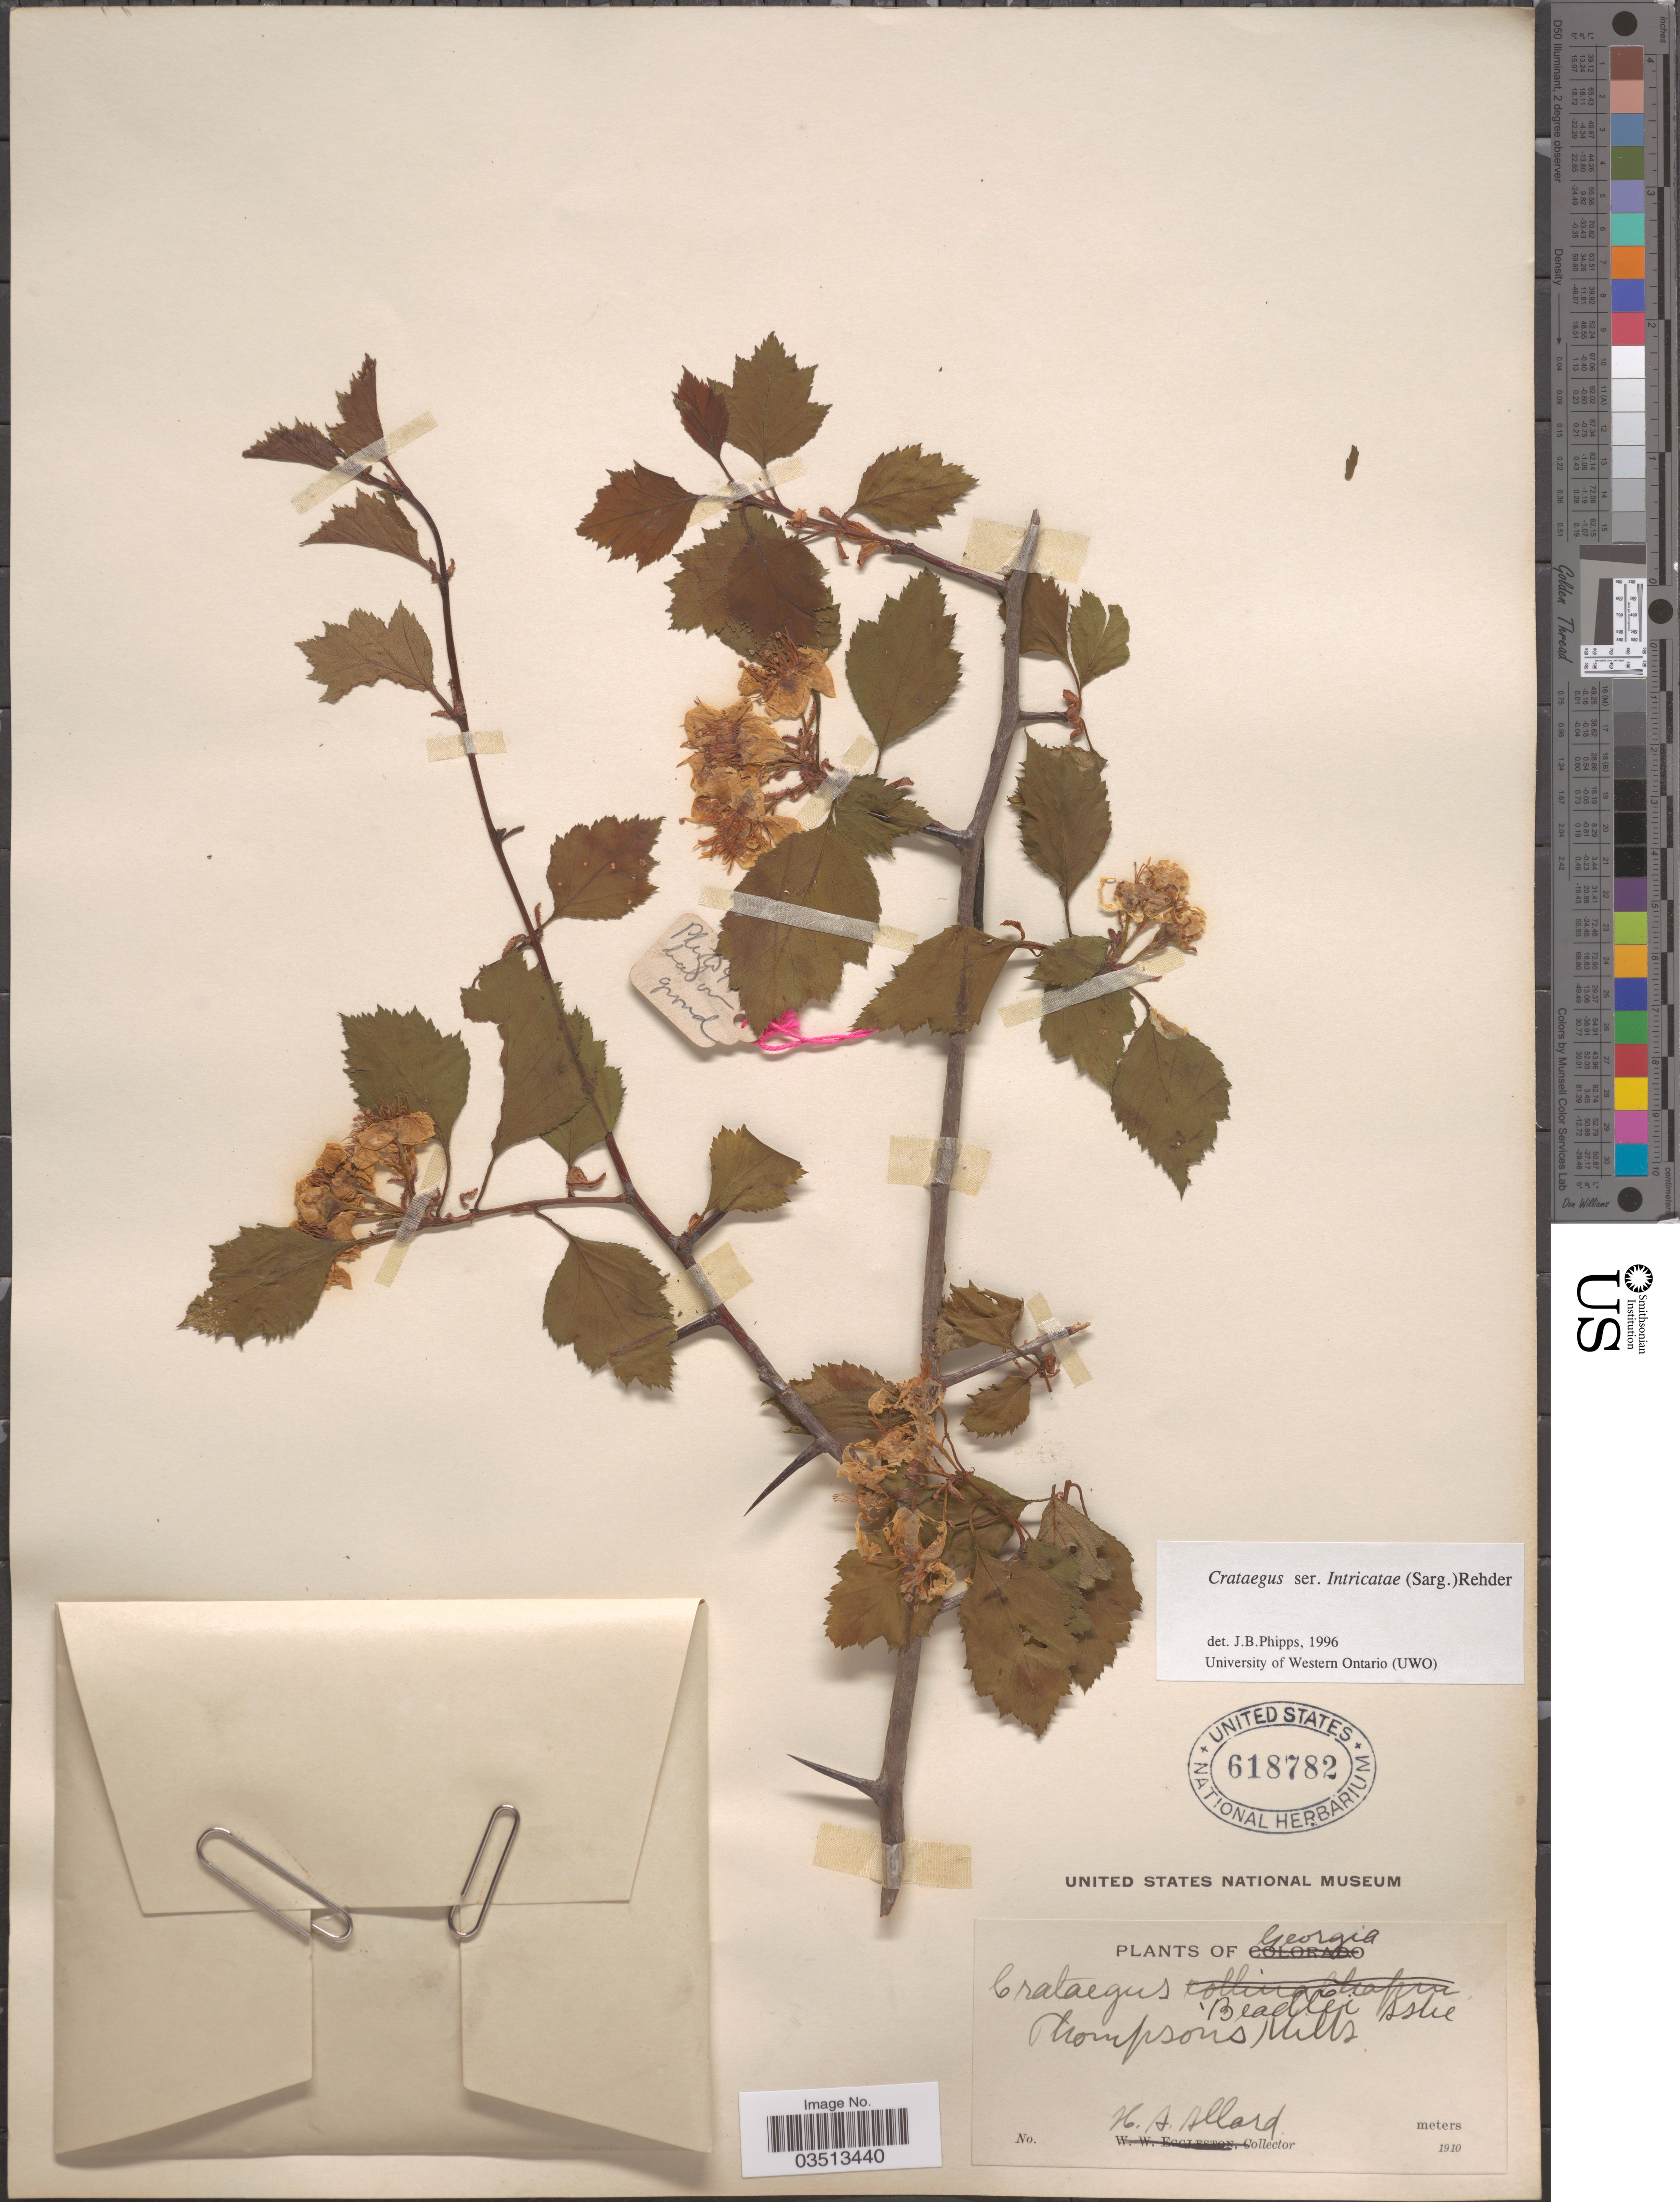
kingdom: Plantae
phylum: Tracheophyta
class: Magnoliopsida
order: Rosales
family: Rosaceae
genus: Crataegus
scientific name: Crataegus beadlei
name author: Ashe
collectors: H. A. Allard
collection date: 1910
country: United States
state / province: Georgia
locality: Thompson's Mills.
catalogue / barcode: US 618782